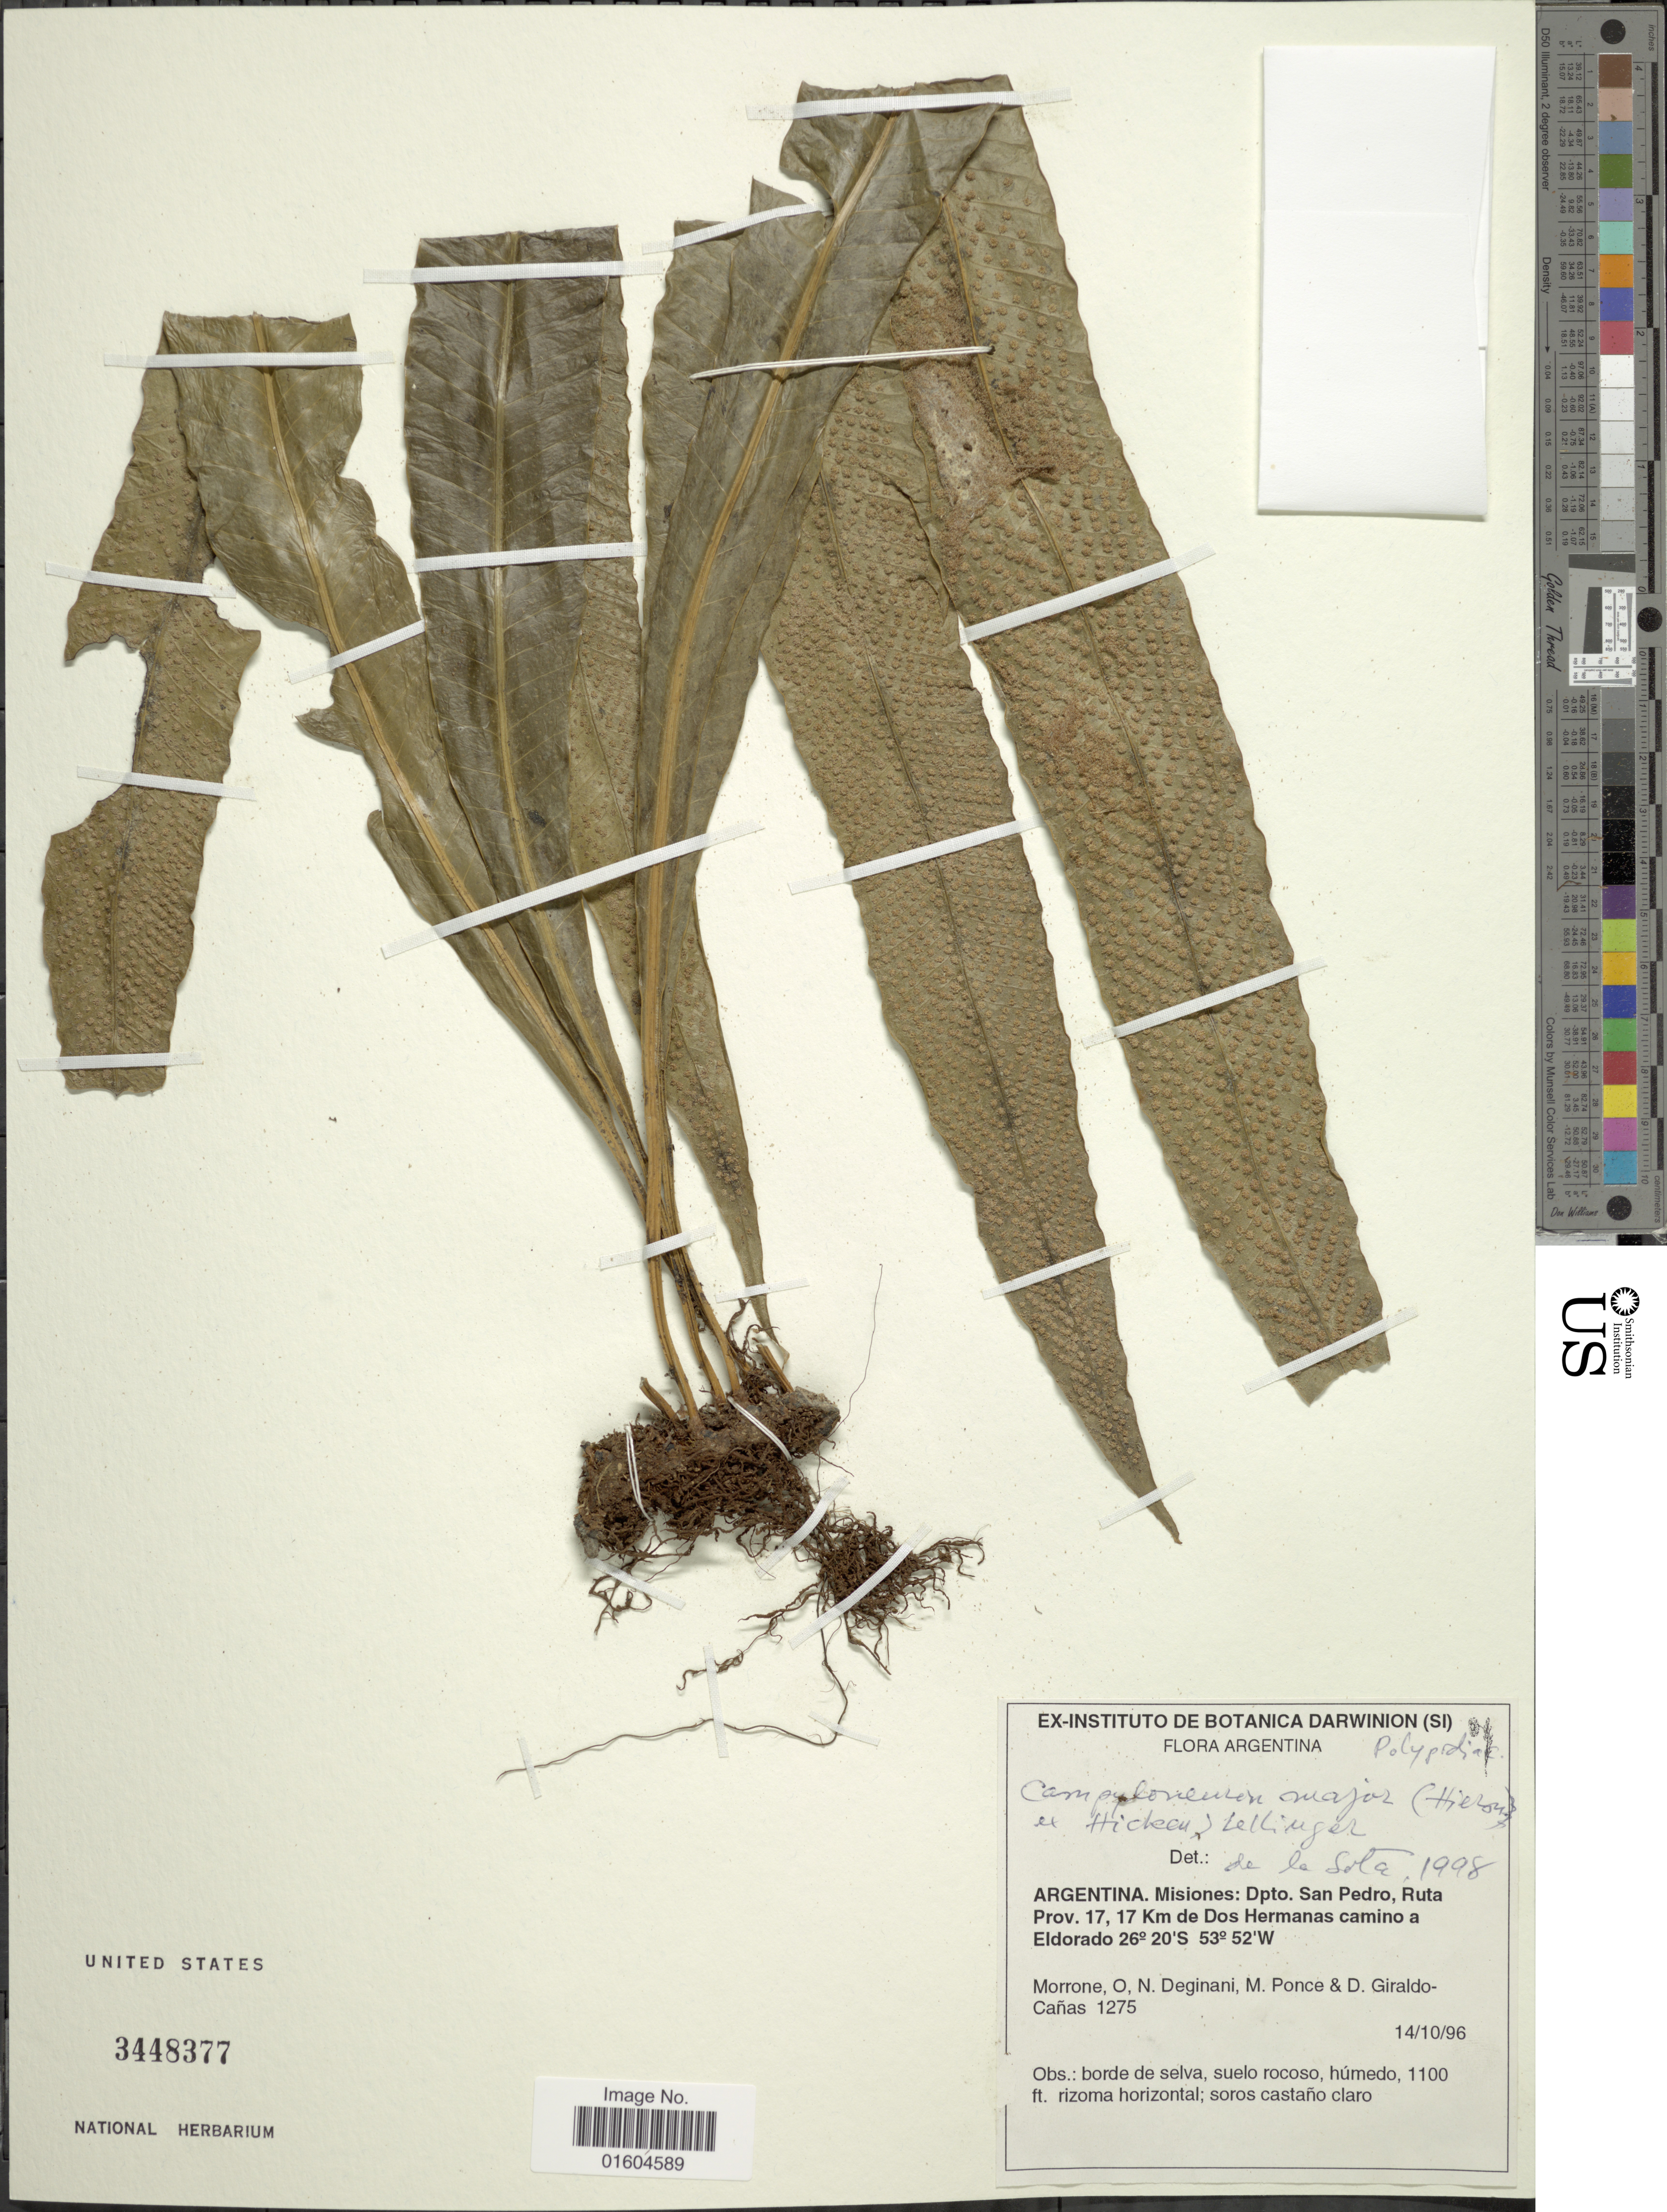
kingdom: Plantae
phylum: Tracheophyta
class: Polypodiopsida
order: Polypodiales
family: Polypodiaceae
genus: Campyloneurum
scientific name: Campyloneurum major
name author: (Hieron. ex Hicken) Lellinger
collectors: O. N. Morrone, N. Deginani, M. Ponce & D. A. Giraldo-Cañas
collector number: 1275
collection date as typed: Transcribed d/m/y: 14/10/96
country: Argentina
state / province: Misiones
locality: Argentina. Misiones: San Pedro, Ruta Prov. 17, 17 Km de Dos Hermanas camino a Eldorado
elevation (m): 335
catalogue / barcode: US 3448377